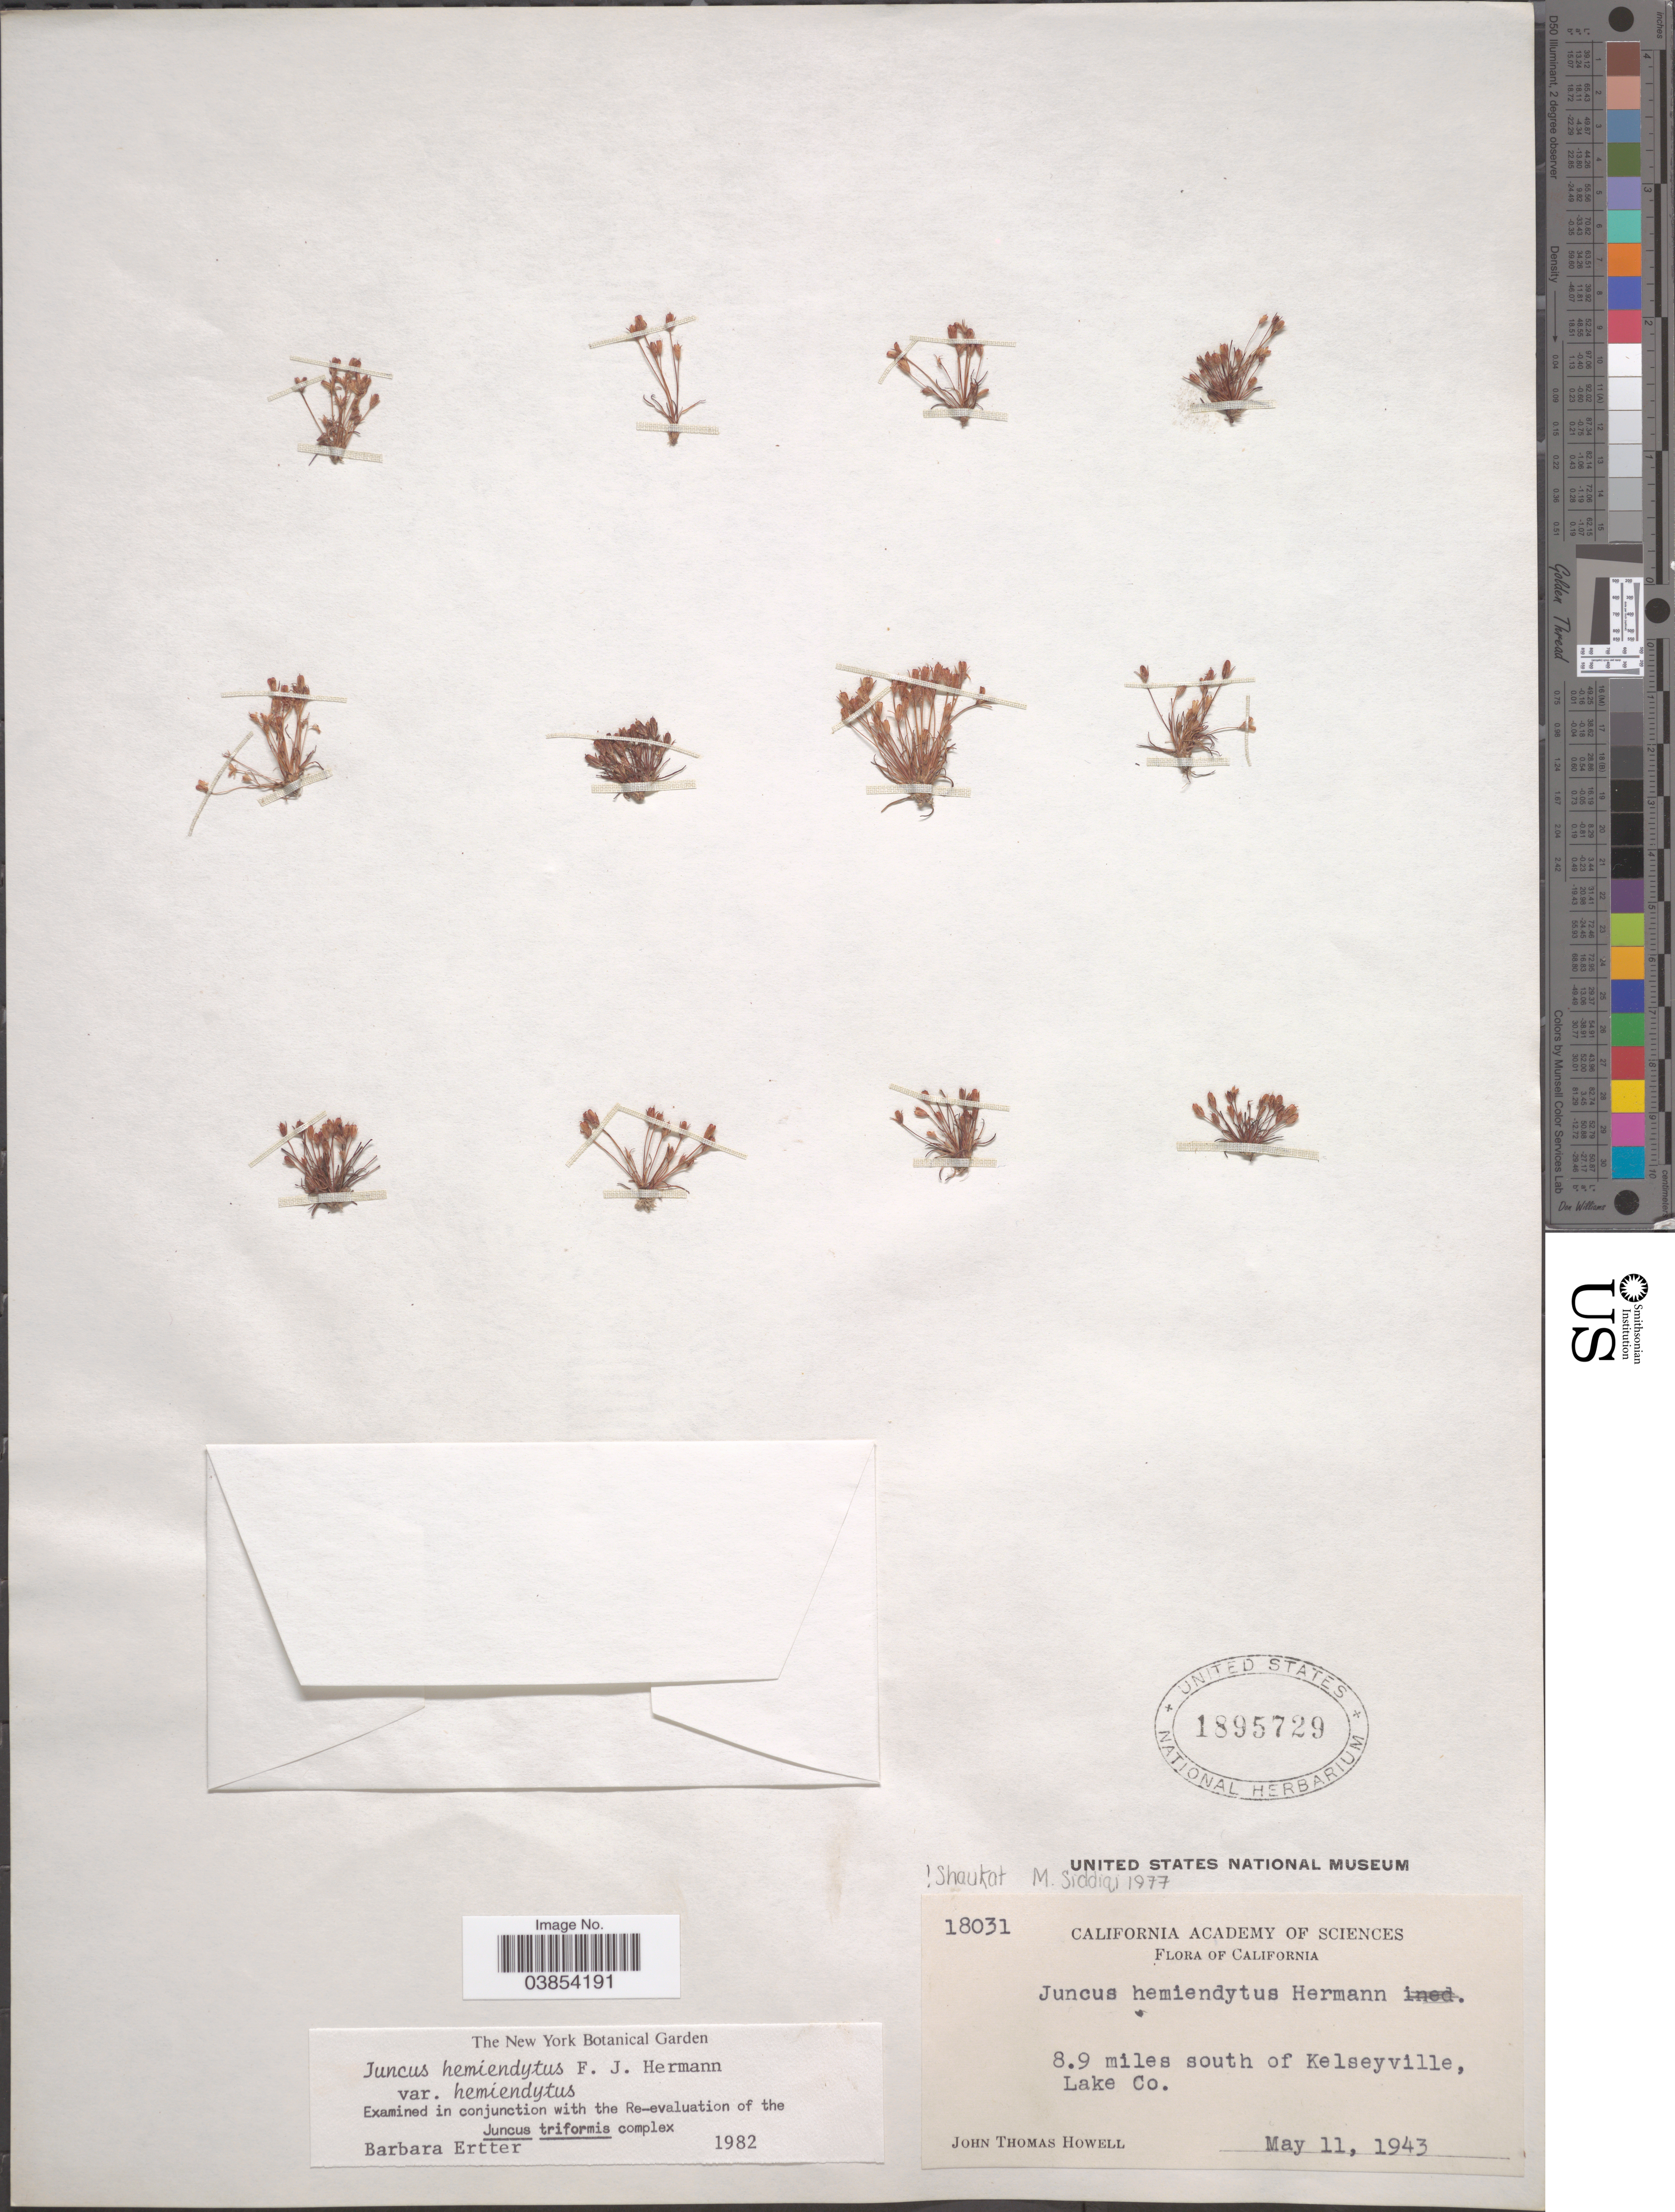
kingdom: Plantae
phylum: Tracheophyta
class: Liliopsida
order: Poales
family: Juncaceae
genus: Juncus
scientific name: Juncus hemiendytus var. hemiendytus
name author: F.J. Herm.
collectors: J. T. Howell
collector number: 18031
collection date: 1943-05-11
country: United States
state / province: California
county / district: Lake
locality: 8.9 miles south of Kelseyville, Lake Co.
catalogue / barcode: US 1895729